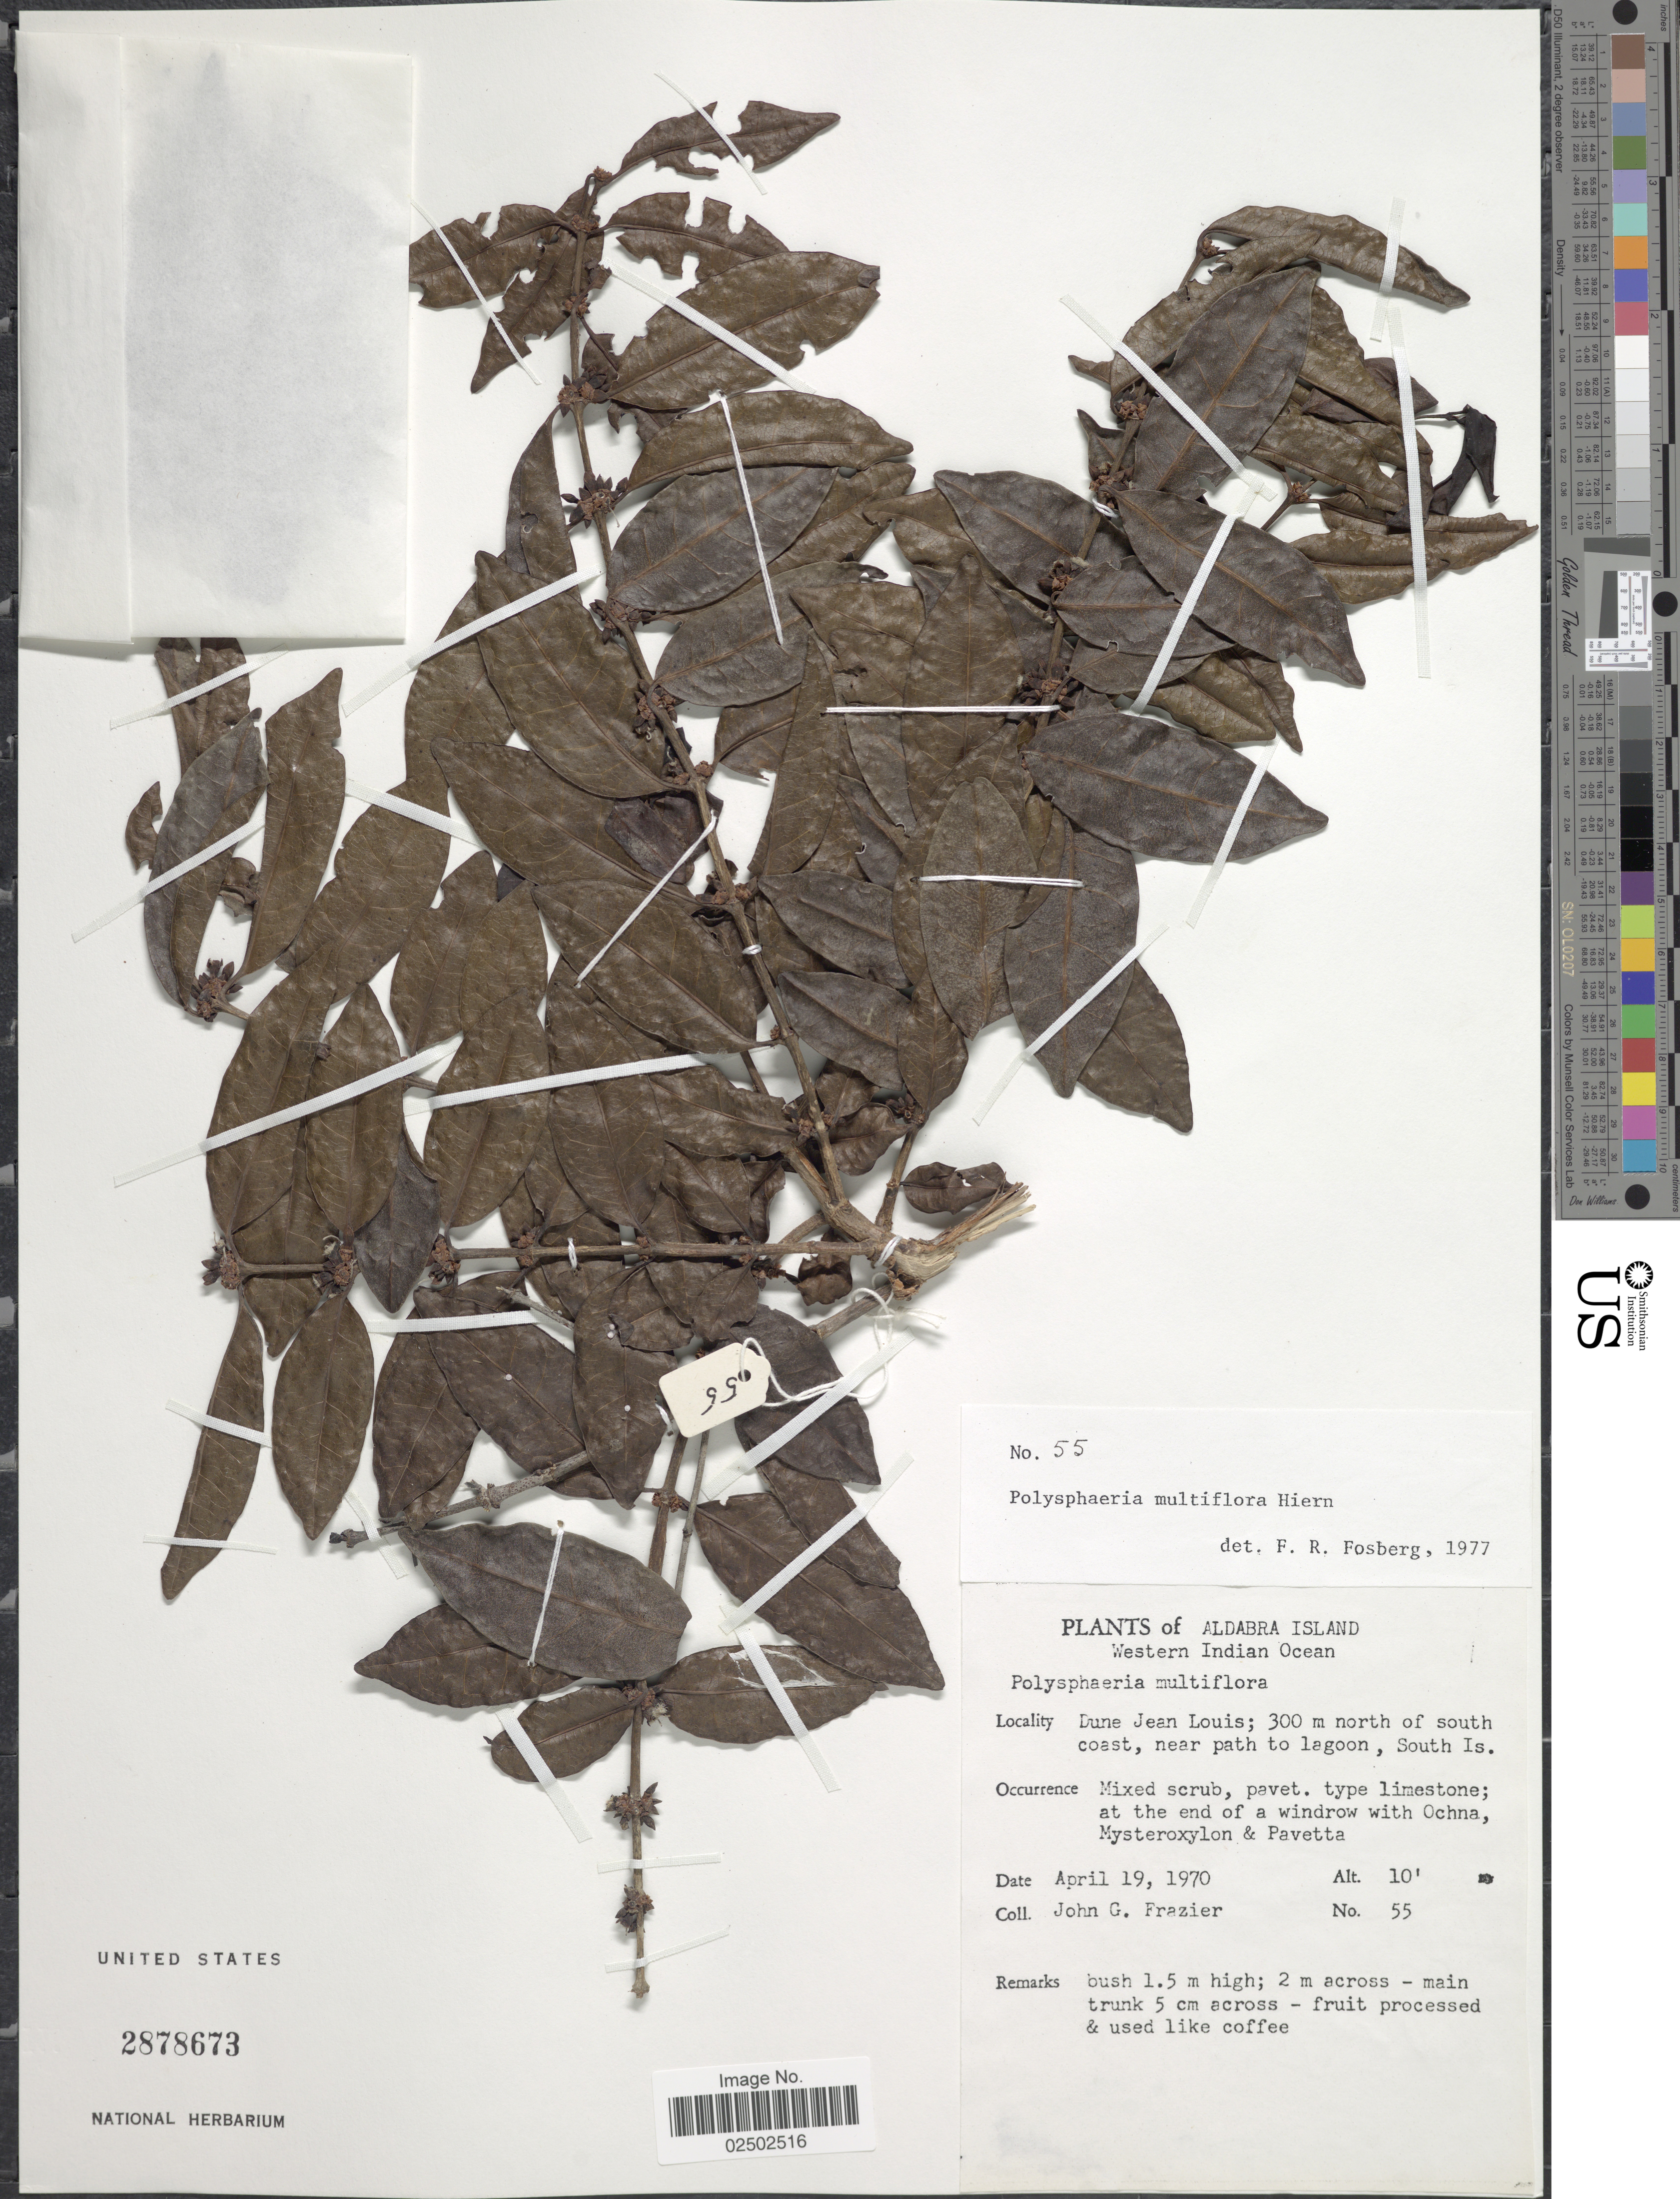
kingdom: Plantae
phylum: Tracheophyta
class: Magnoliopsida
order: Gentianales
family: Rubiaceae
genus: Polysphaeria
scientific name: Polysphaeria multiflora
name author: Hiern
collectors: J. Frazier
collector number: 55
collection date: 1970-04-19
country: Seychelles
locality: Aldabra Island. Western Indian Ocean. Dune Jean Louis; 300 m north of south coast, near path to lagoon, South Is.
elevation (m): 10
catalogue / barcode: US 2878673